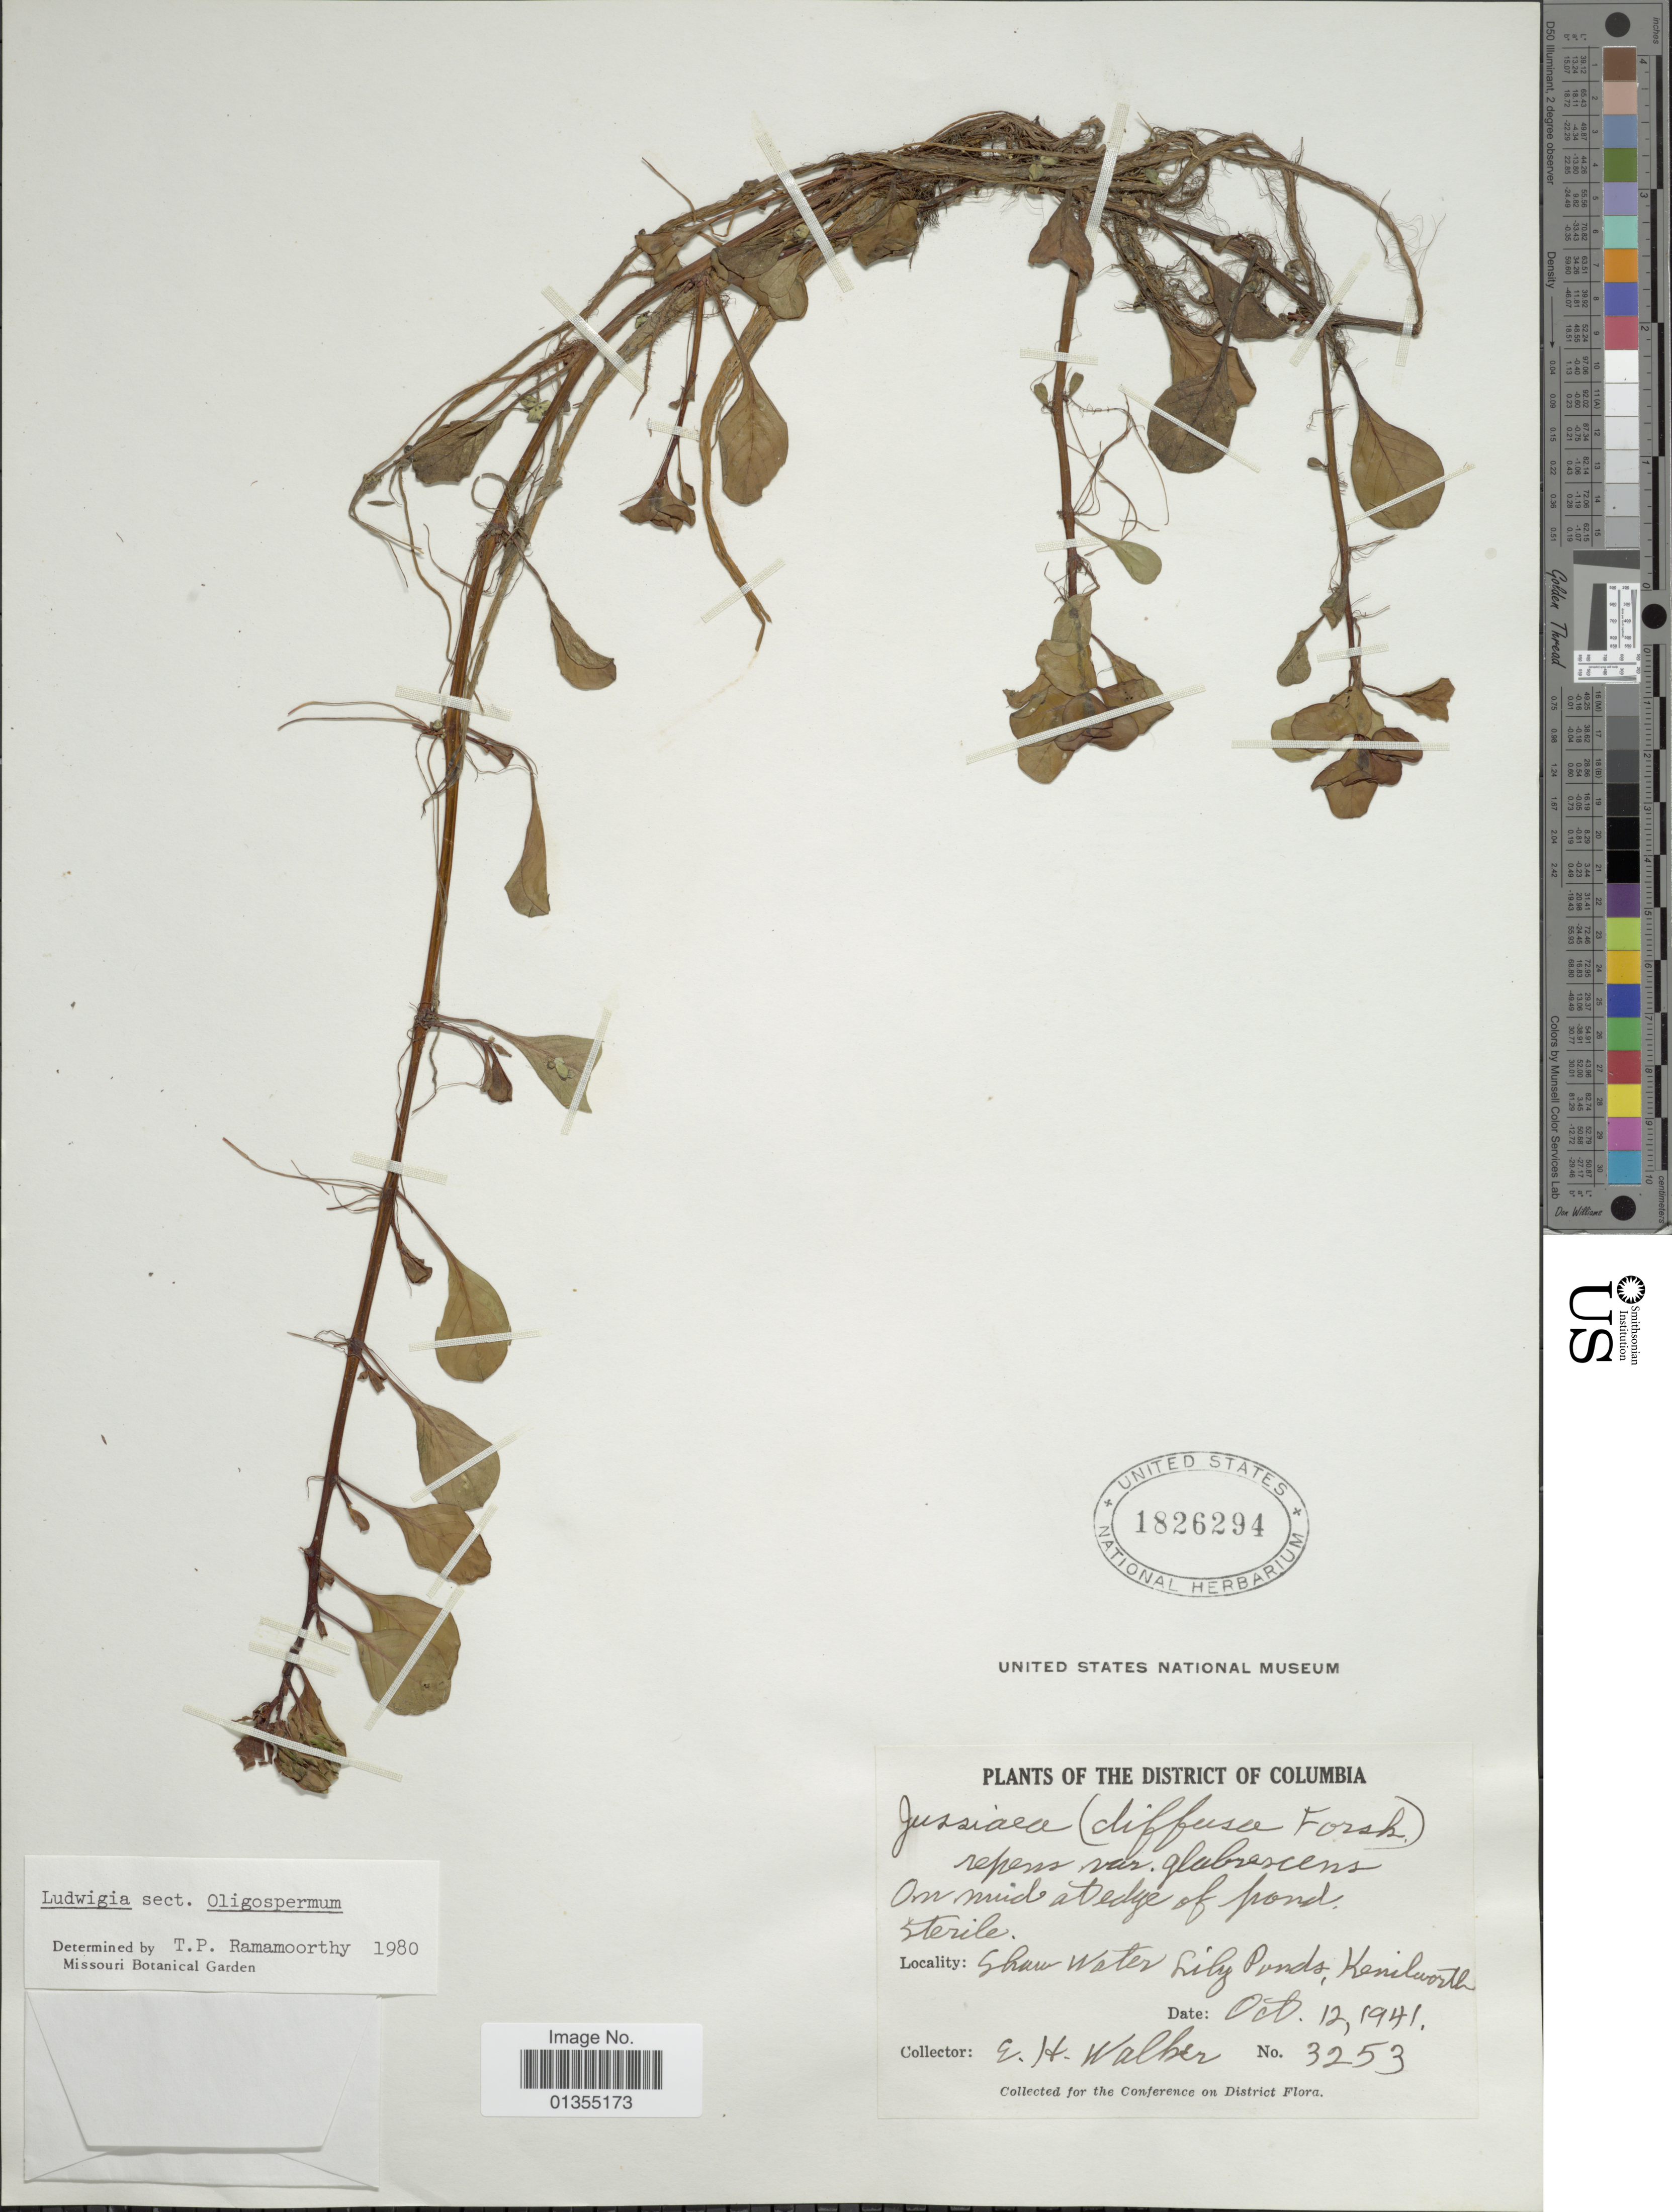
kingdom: Plantae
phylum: Tracheophyta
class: Magnoliopsida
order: Myrtales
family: Onagraceae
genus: Ludwigia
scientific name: Ludwigia stolonifera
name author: (Guill. & Perr.) P.H. Raven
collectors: E. H. Walker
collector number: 3253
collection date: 1941-10-12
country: United States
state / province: District of Columbia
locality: Shaw Water Lily Ponds, Kenilworth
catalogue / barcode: US 1826294